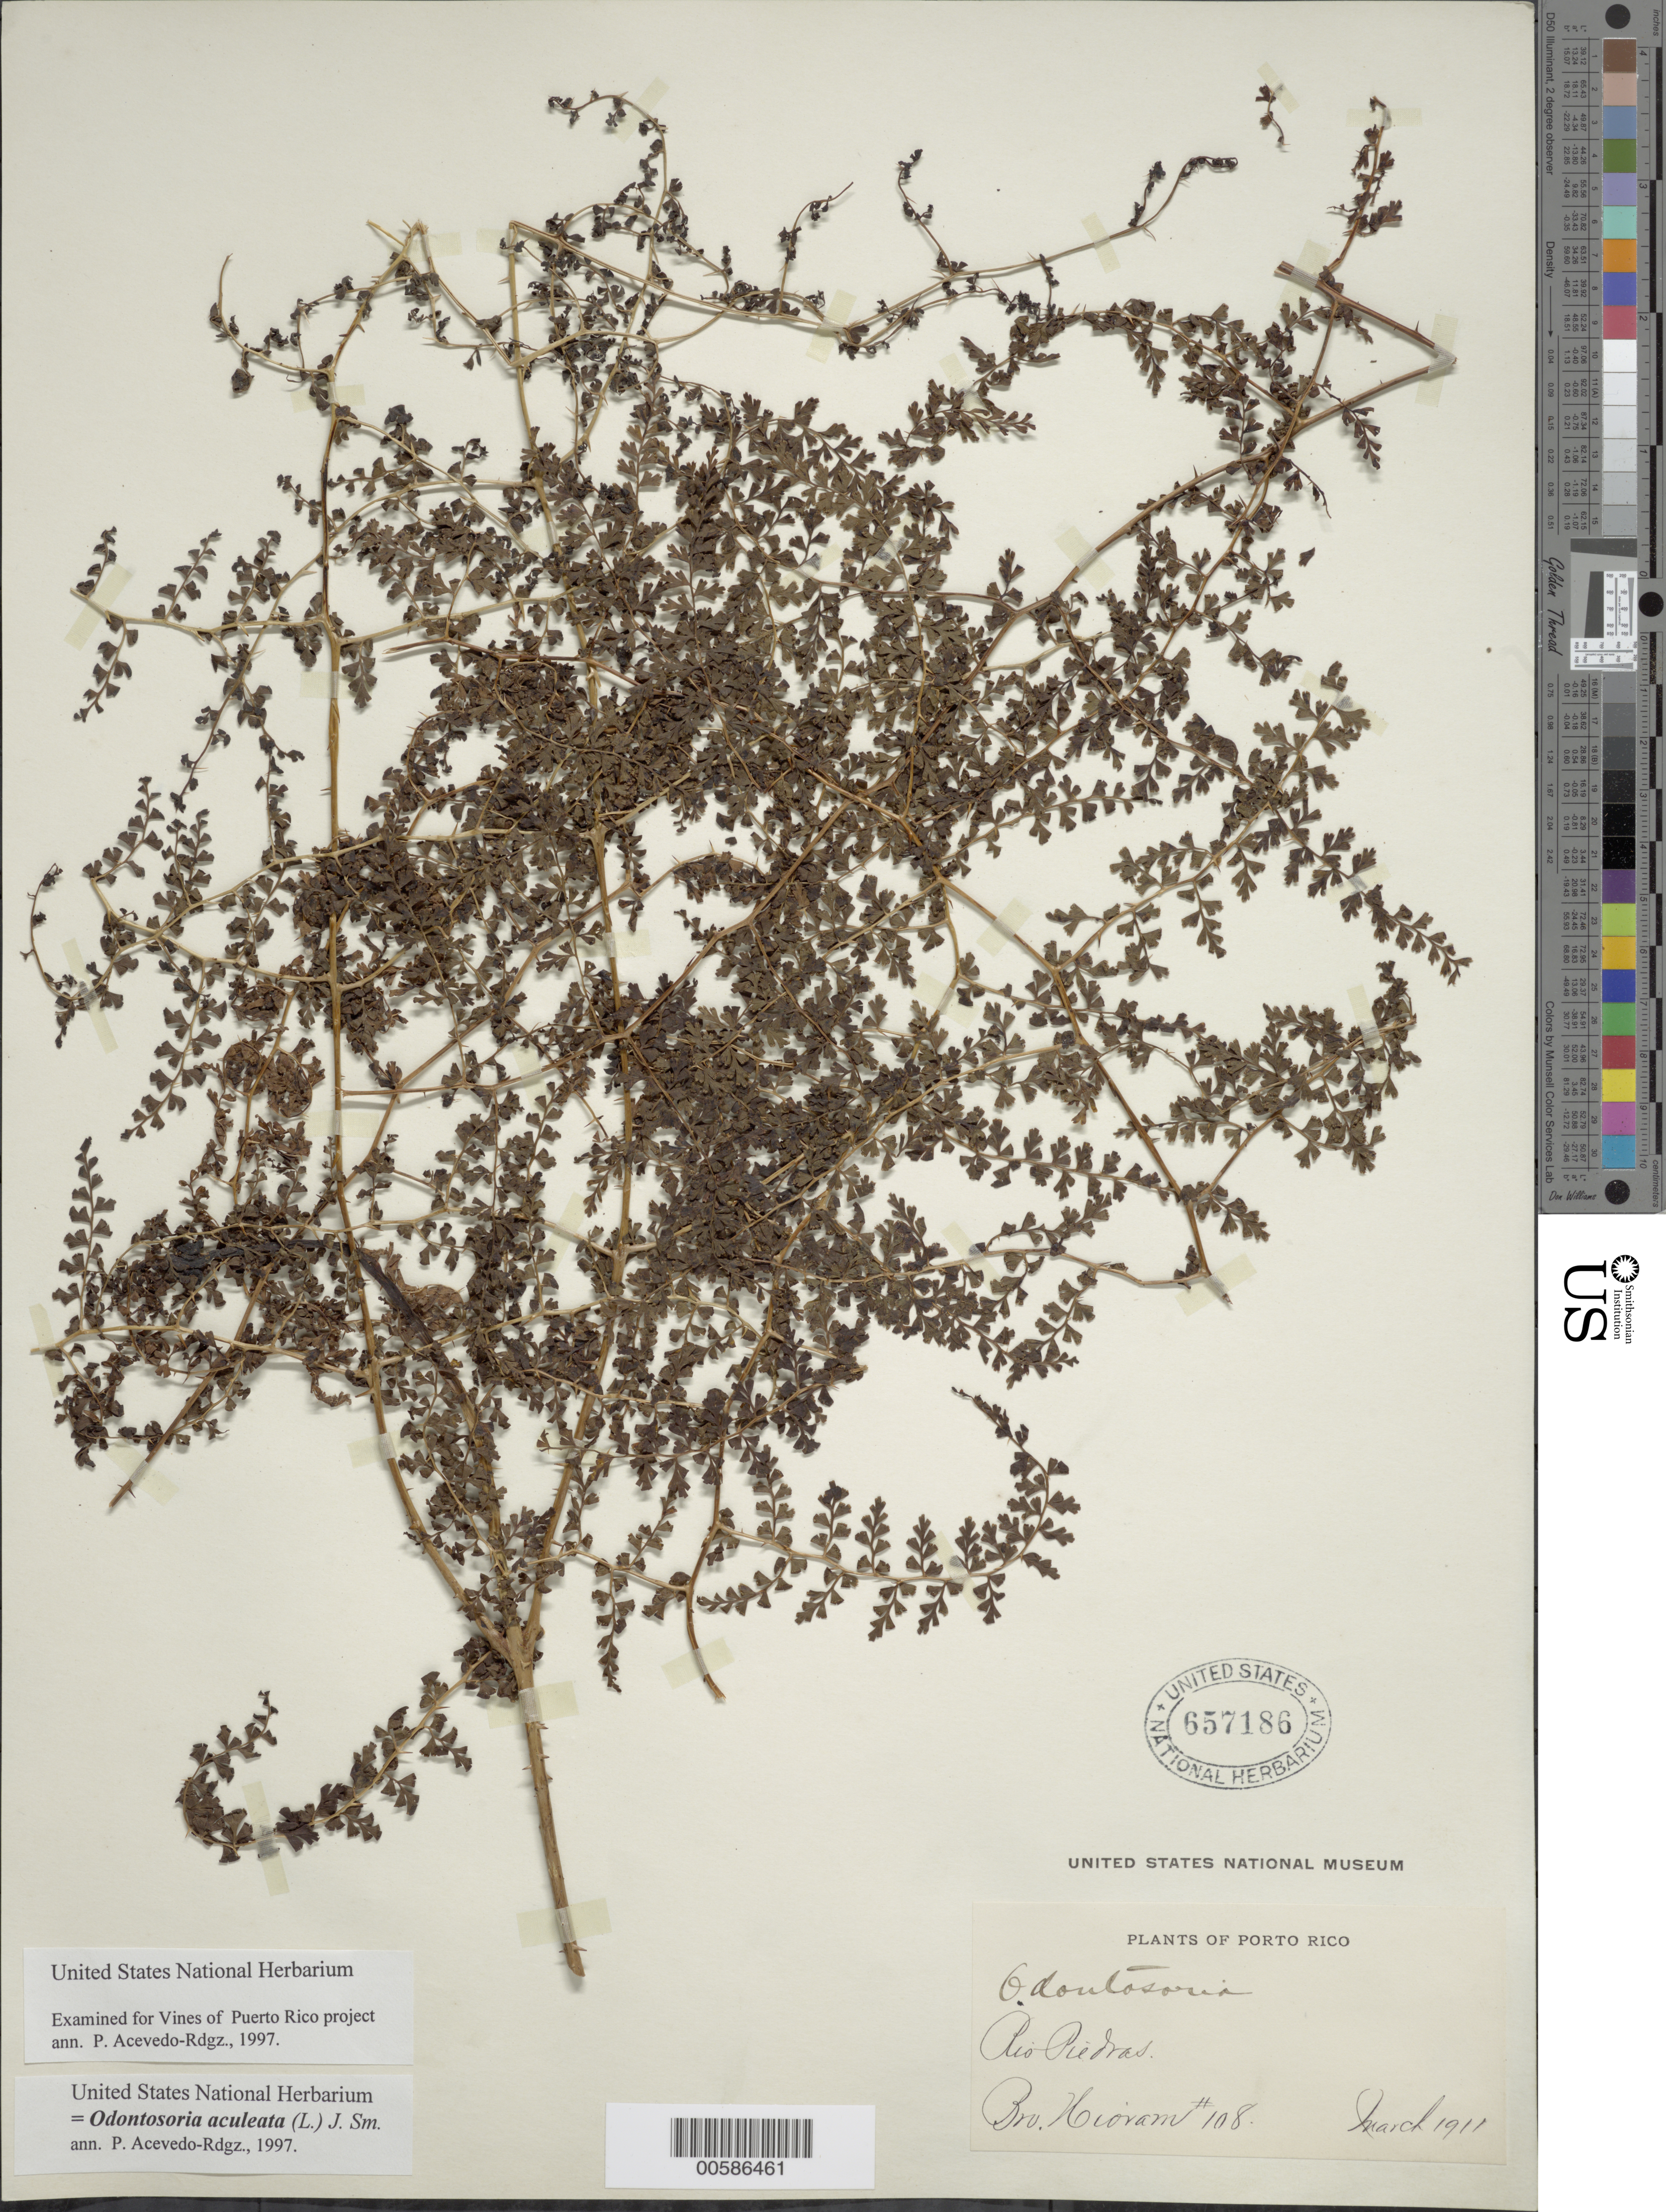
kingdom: Plantae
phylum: Tracheophyta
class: Polypodiopsida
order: Polypodiales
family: Lindsaeaceae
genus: Odontosoria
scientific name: Odontosoria aculeata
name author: (L.) J. Sm.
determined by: Acevedo-Rodríguez, P., (BOT), Smithsonian Institution - National Museum of Natural History (UNITED STATES)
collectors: Bro. Hioram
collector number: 108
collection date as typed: Mar 1911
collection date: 1911-03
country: Puerto Rico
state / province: San Juan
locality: Rio Piedras.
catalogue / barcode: US 657186